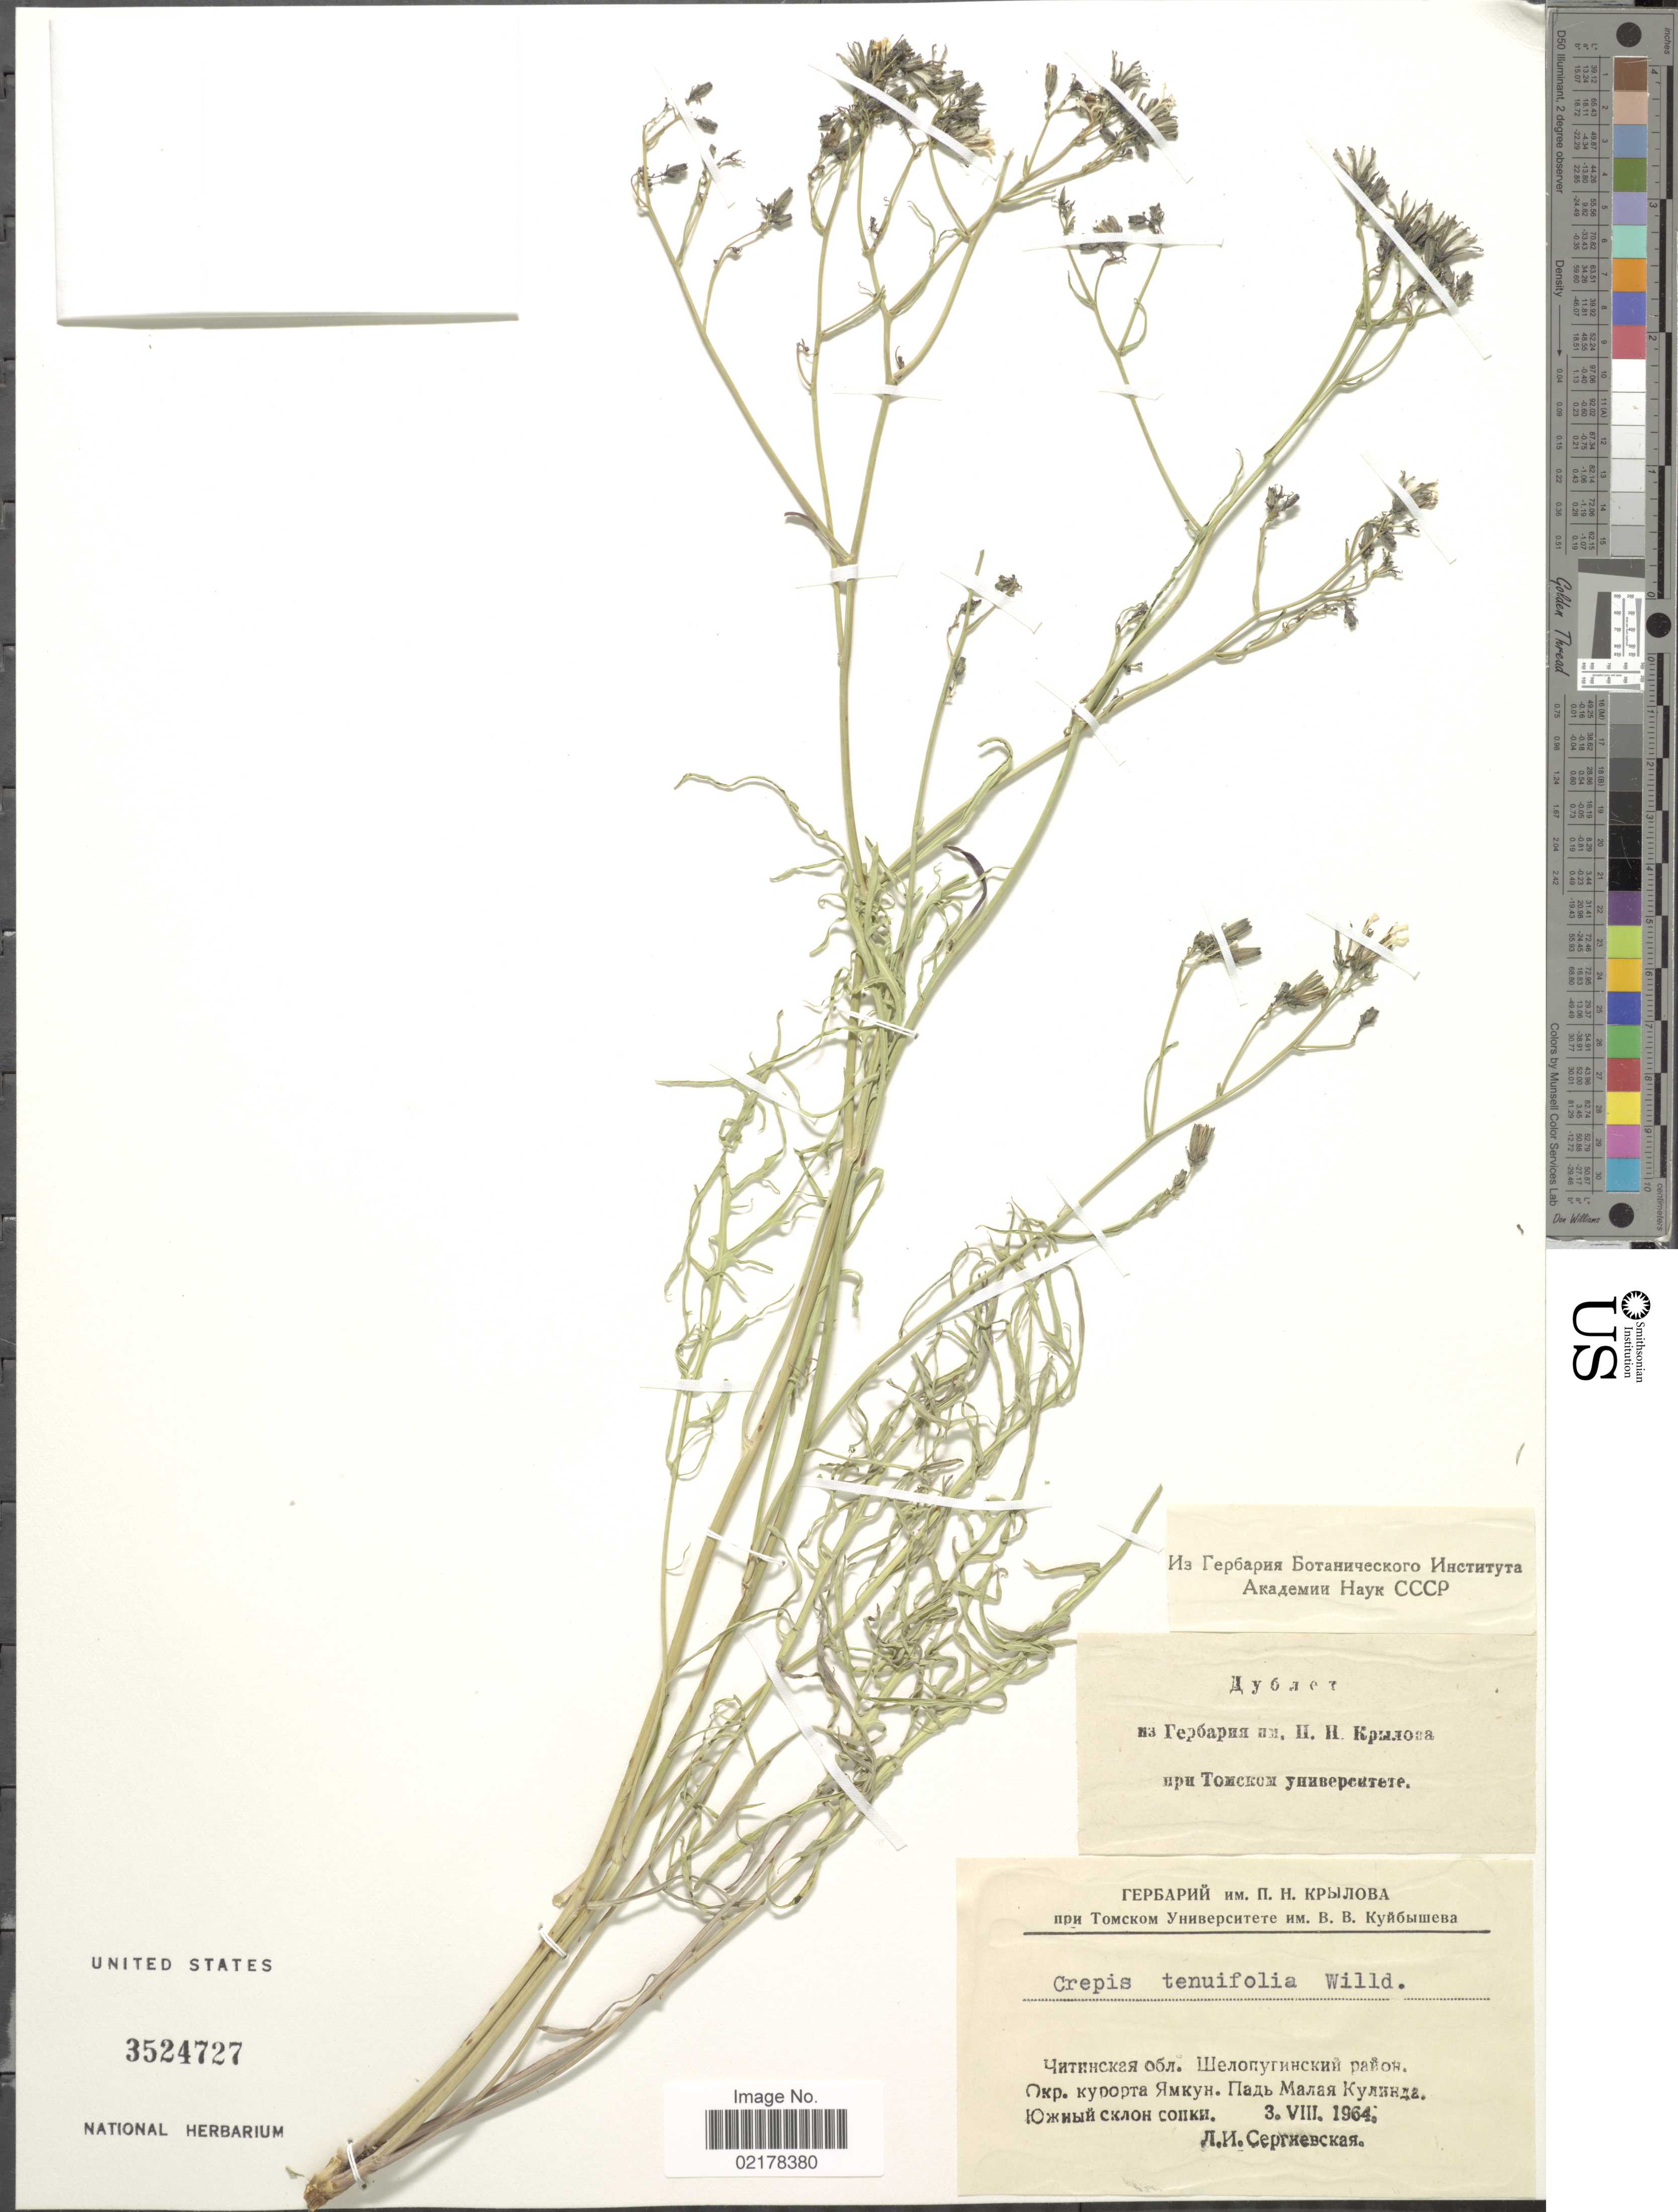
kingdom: Plantae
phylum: Tracheophyta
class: Magnoliopsida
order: Asterales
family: Asteraceae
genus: Crepidifolium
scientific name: Crepidifolium tenuifolium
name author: (Willd.) Sennikov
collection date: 1964-08-03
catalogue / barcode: US 3524727